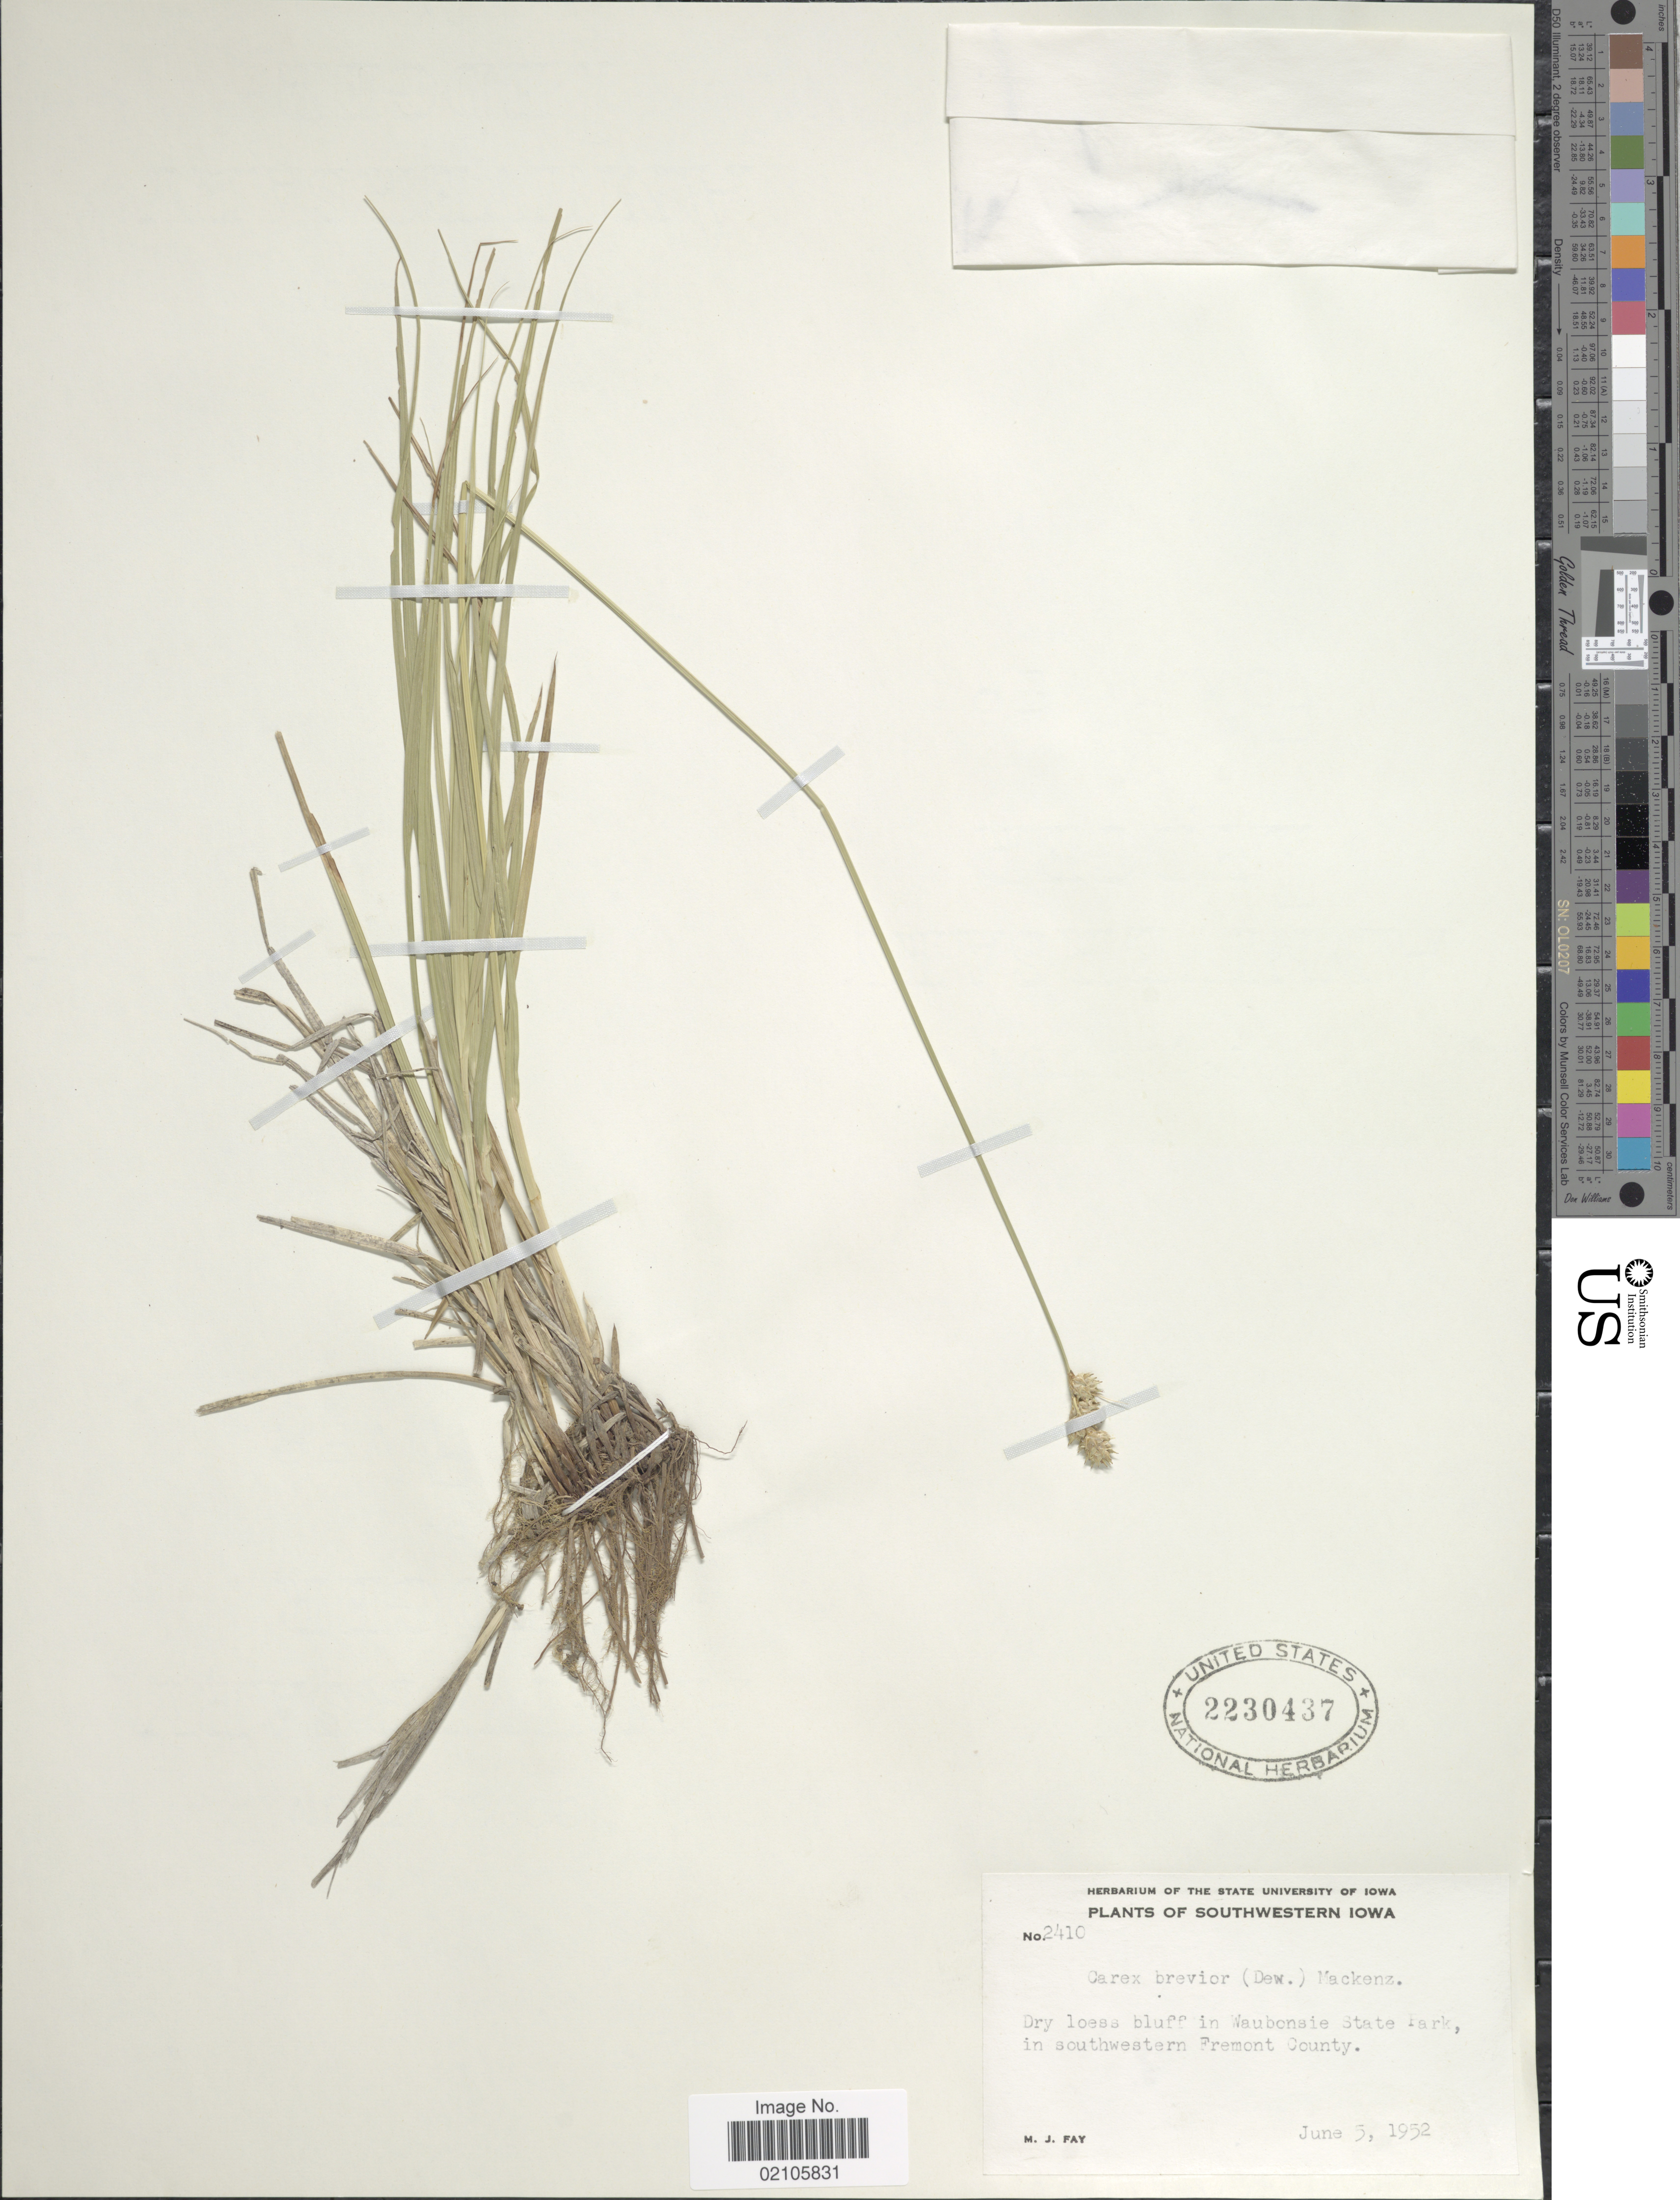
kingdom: Plantae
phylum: Tracheophyta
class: Liliopsida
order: Poales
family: Cyperaceae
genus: Carex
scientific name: Carex brevior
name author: (Dewey) Mack. ex Lunell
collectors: M. Fay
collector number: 2410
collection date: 1952-06-05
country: United States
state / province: Iowa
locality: Southwestern Iowa. Bluff in Waubonsie State Park, in southwestern Fremont County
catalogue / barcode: US 2230437